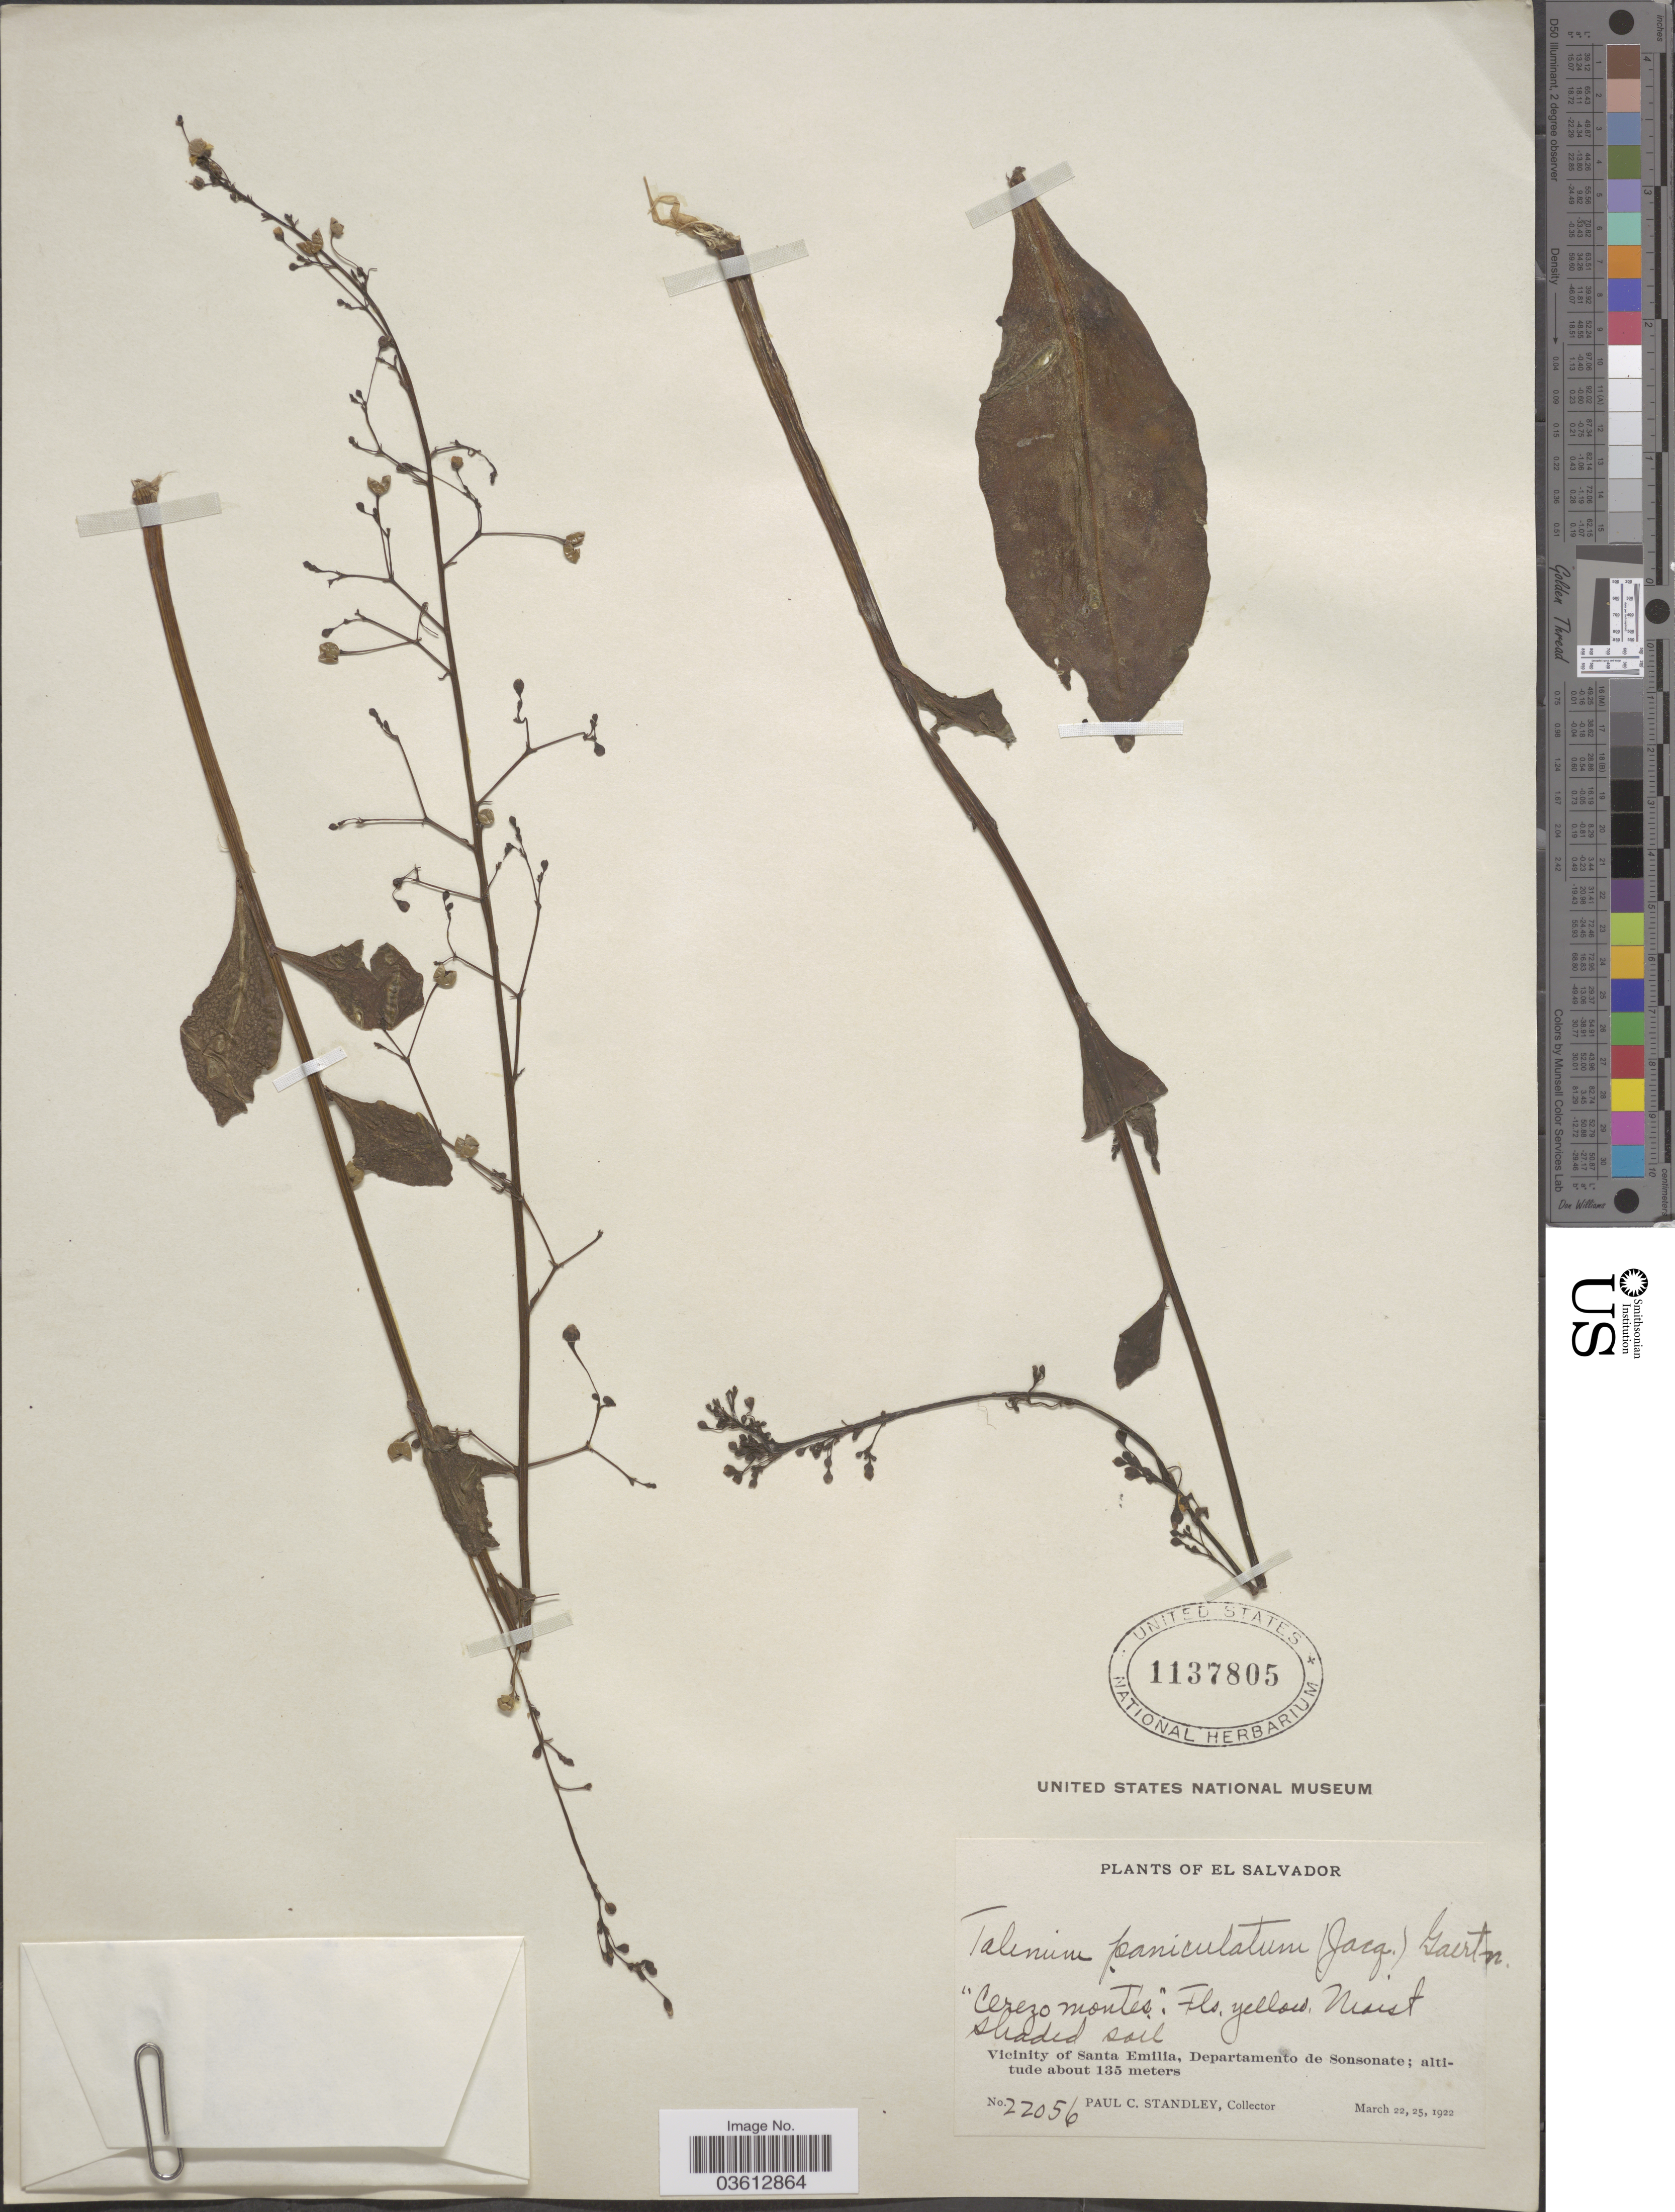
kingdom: Plantae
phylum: Tracheophyta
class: Magnoliopsida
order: Caryophyllales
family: Talinaceae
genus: Talinum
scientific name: Talinum paniculatum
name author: (Jacq.) Gaertn.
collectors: P. C. Standley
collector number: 22056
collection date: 1922-03-22/1922-03-25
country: El Salvador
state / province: Sonsonate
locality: Vicinity of Santa Emilia, Departamento de Sonsonate.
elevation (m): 135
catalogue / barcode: US 1137805